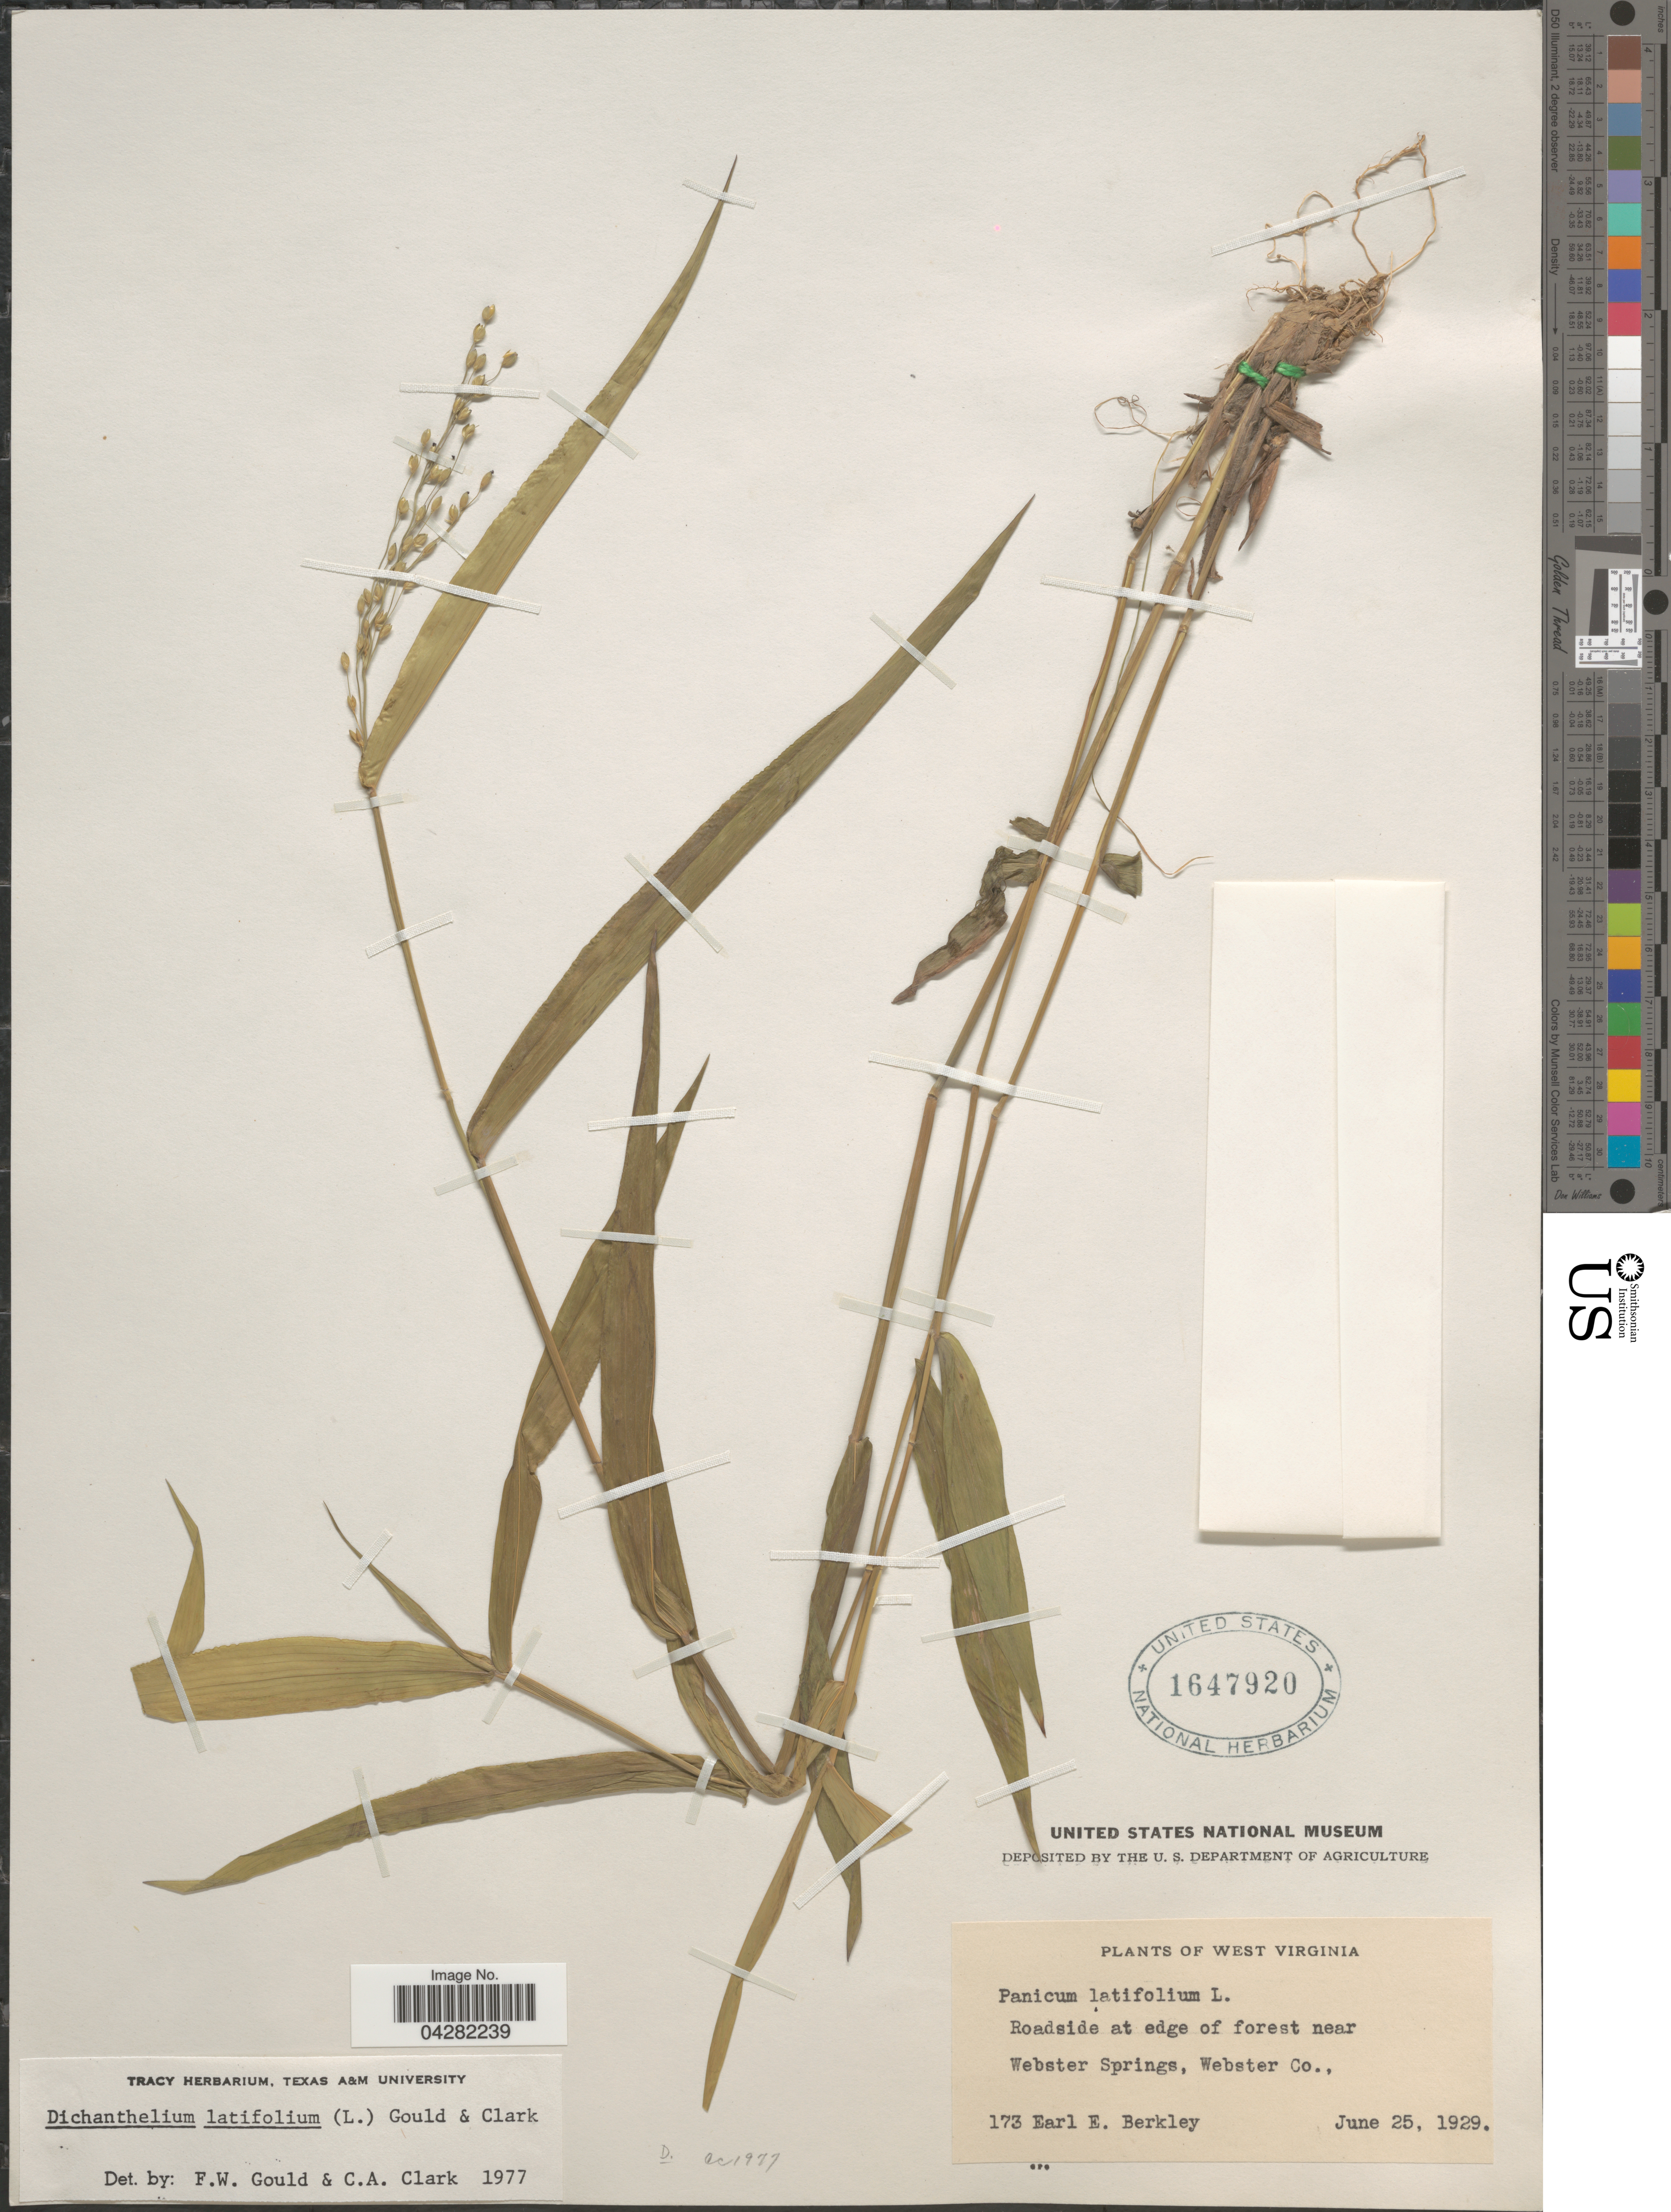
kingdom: Plantae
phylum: Tracheophyta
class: Liliopsida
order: Poales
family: Poaceae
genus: Dichanthelium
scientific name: Dichanthelium laxiflorum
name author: (Lam.) Gould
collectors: E. Berkley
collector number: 173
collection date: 1929-06-25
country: United States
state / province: West Virginia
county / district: Webster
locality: Roadside at edge of forest near Webster Springs, Webster Co.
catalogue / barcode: US 1647920